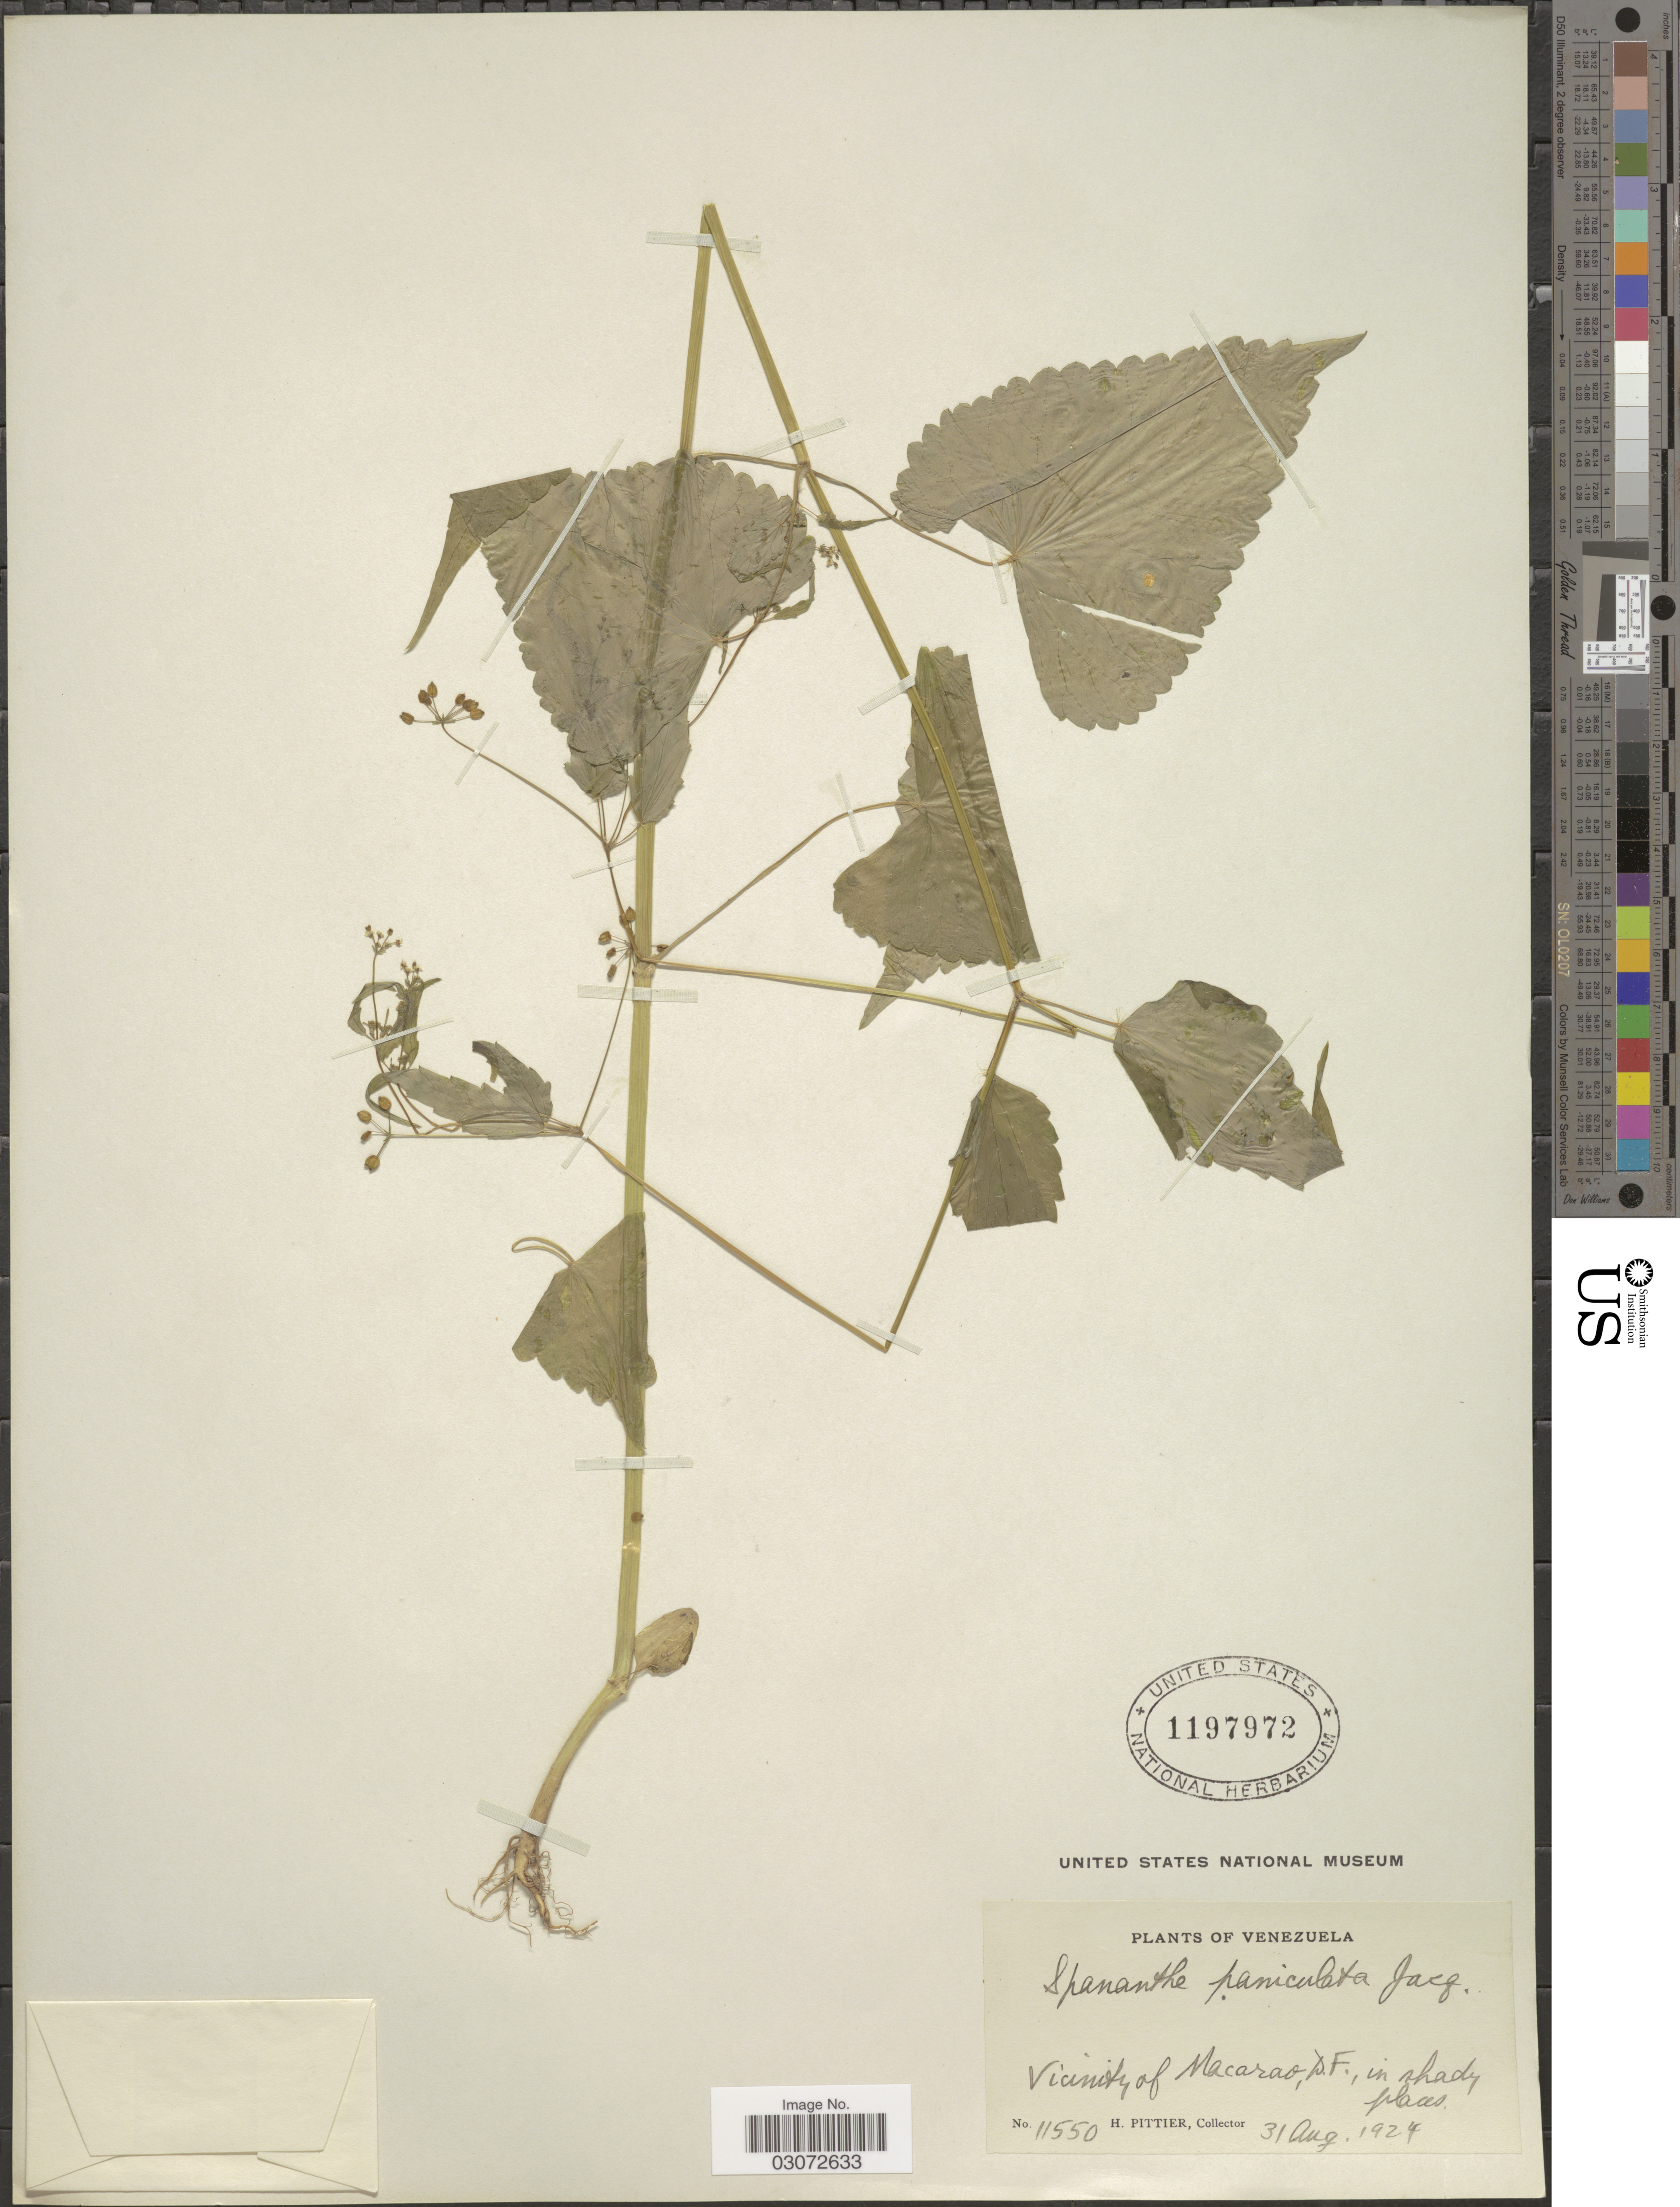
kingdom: Plantae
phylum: Tracheophyta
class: Magnoliopsida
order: Apiales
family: Apiaceae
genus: Spananthe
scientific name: Spananthe paniculata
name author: Jacq.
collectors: H. F. Pittier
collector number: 11550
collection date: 1924-08-31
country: Venezuela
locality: Vicinity of Macarao, D.F.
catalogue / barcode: US 1197972